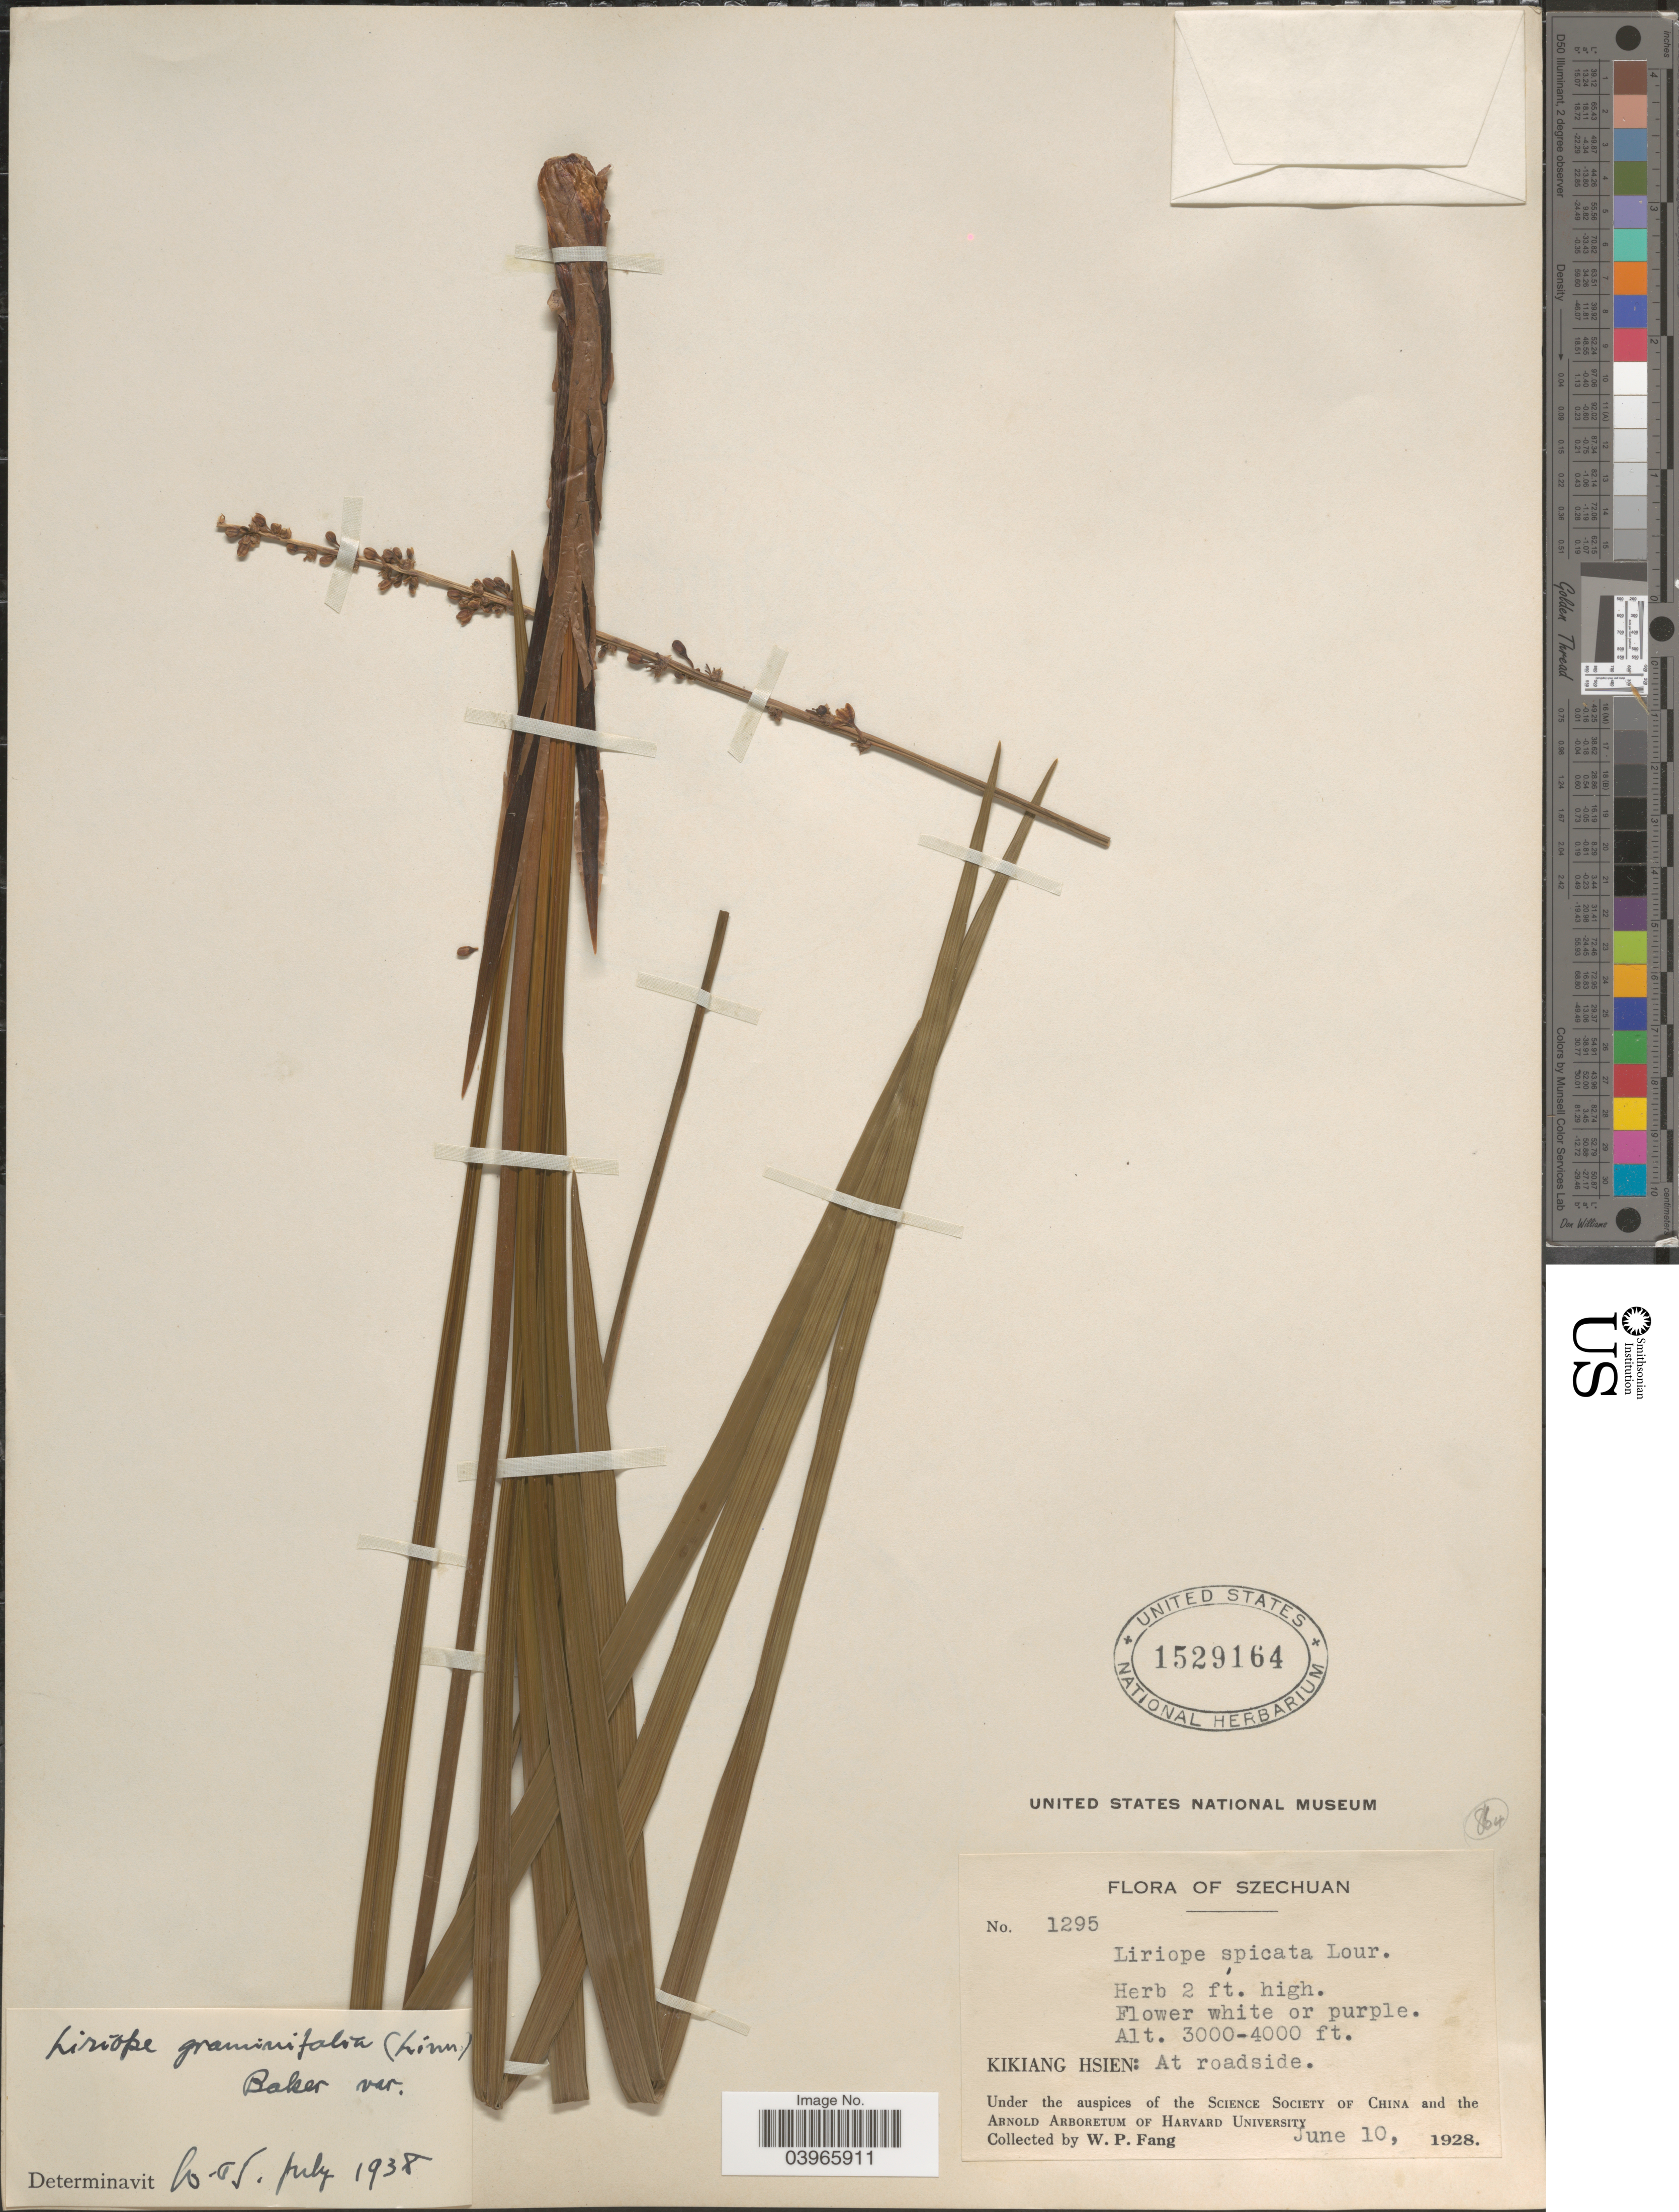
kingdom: Plantae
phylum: Tracheophyta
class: Liliopsida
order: Asparagales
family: Asparagaceae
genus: Liriope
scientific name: Liriope graminifolia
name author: (L.) Baker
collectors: W. P. Fang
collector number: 1295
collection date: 1928-06-10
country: China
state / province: Sichuan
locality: Szechuan. Kikiang Hsien: At roadside.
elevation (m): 914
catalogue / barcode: US 1529164